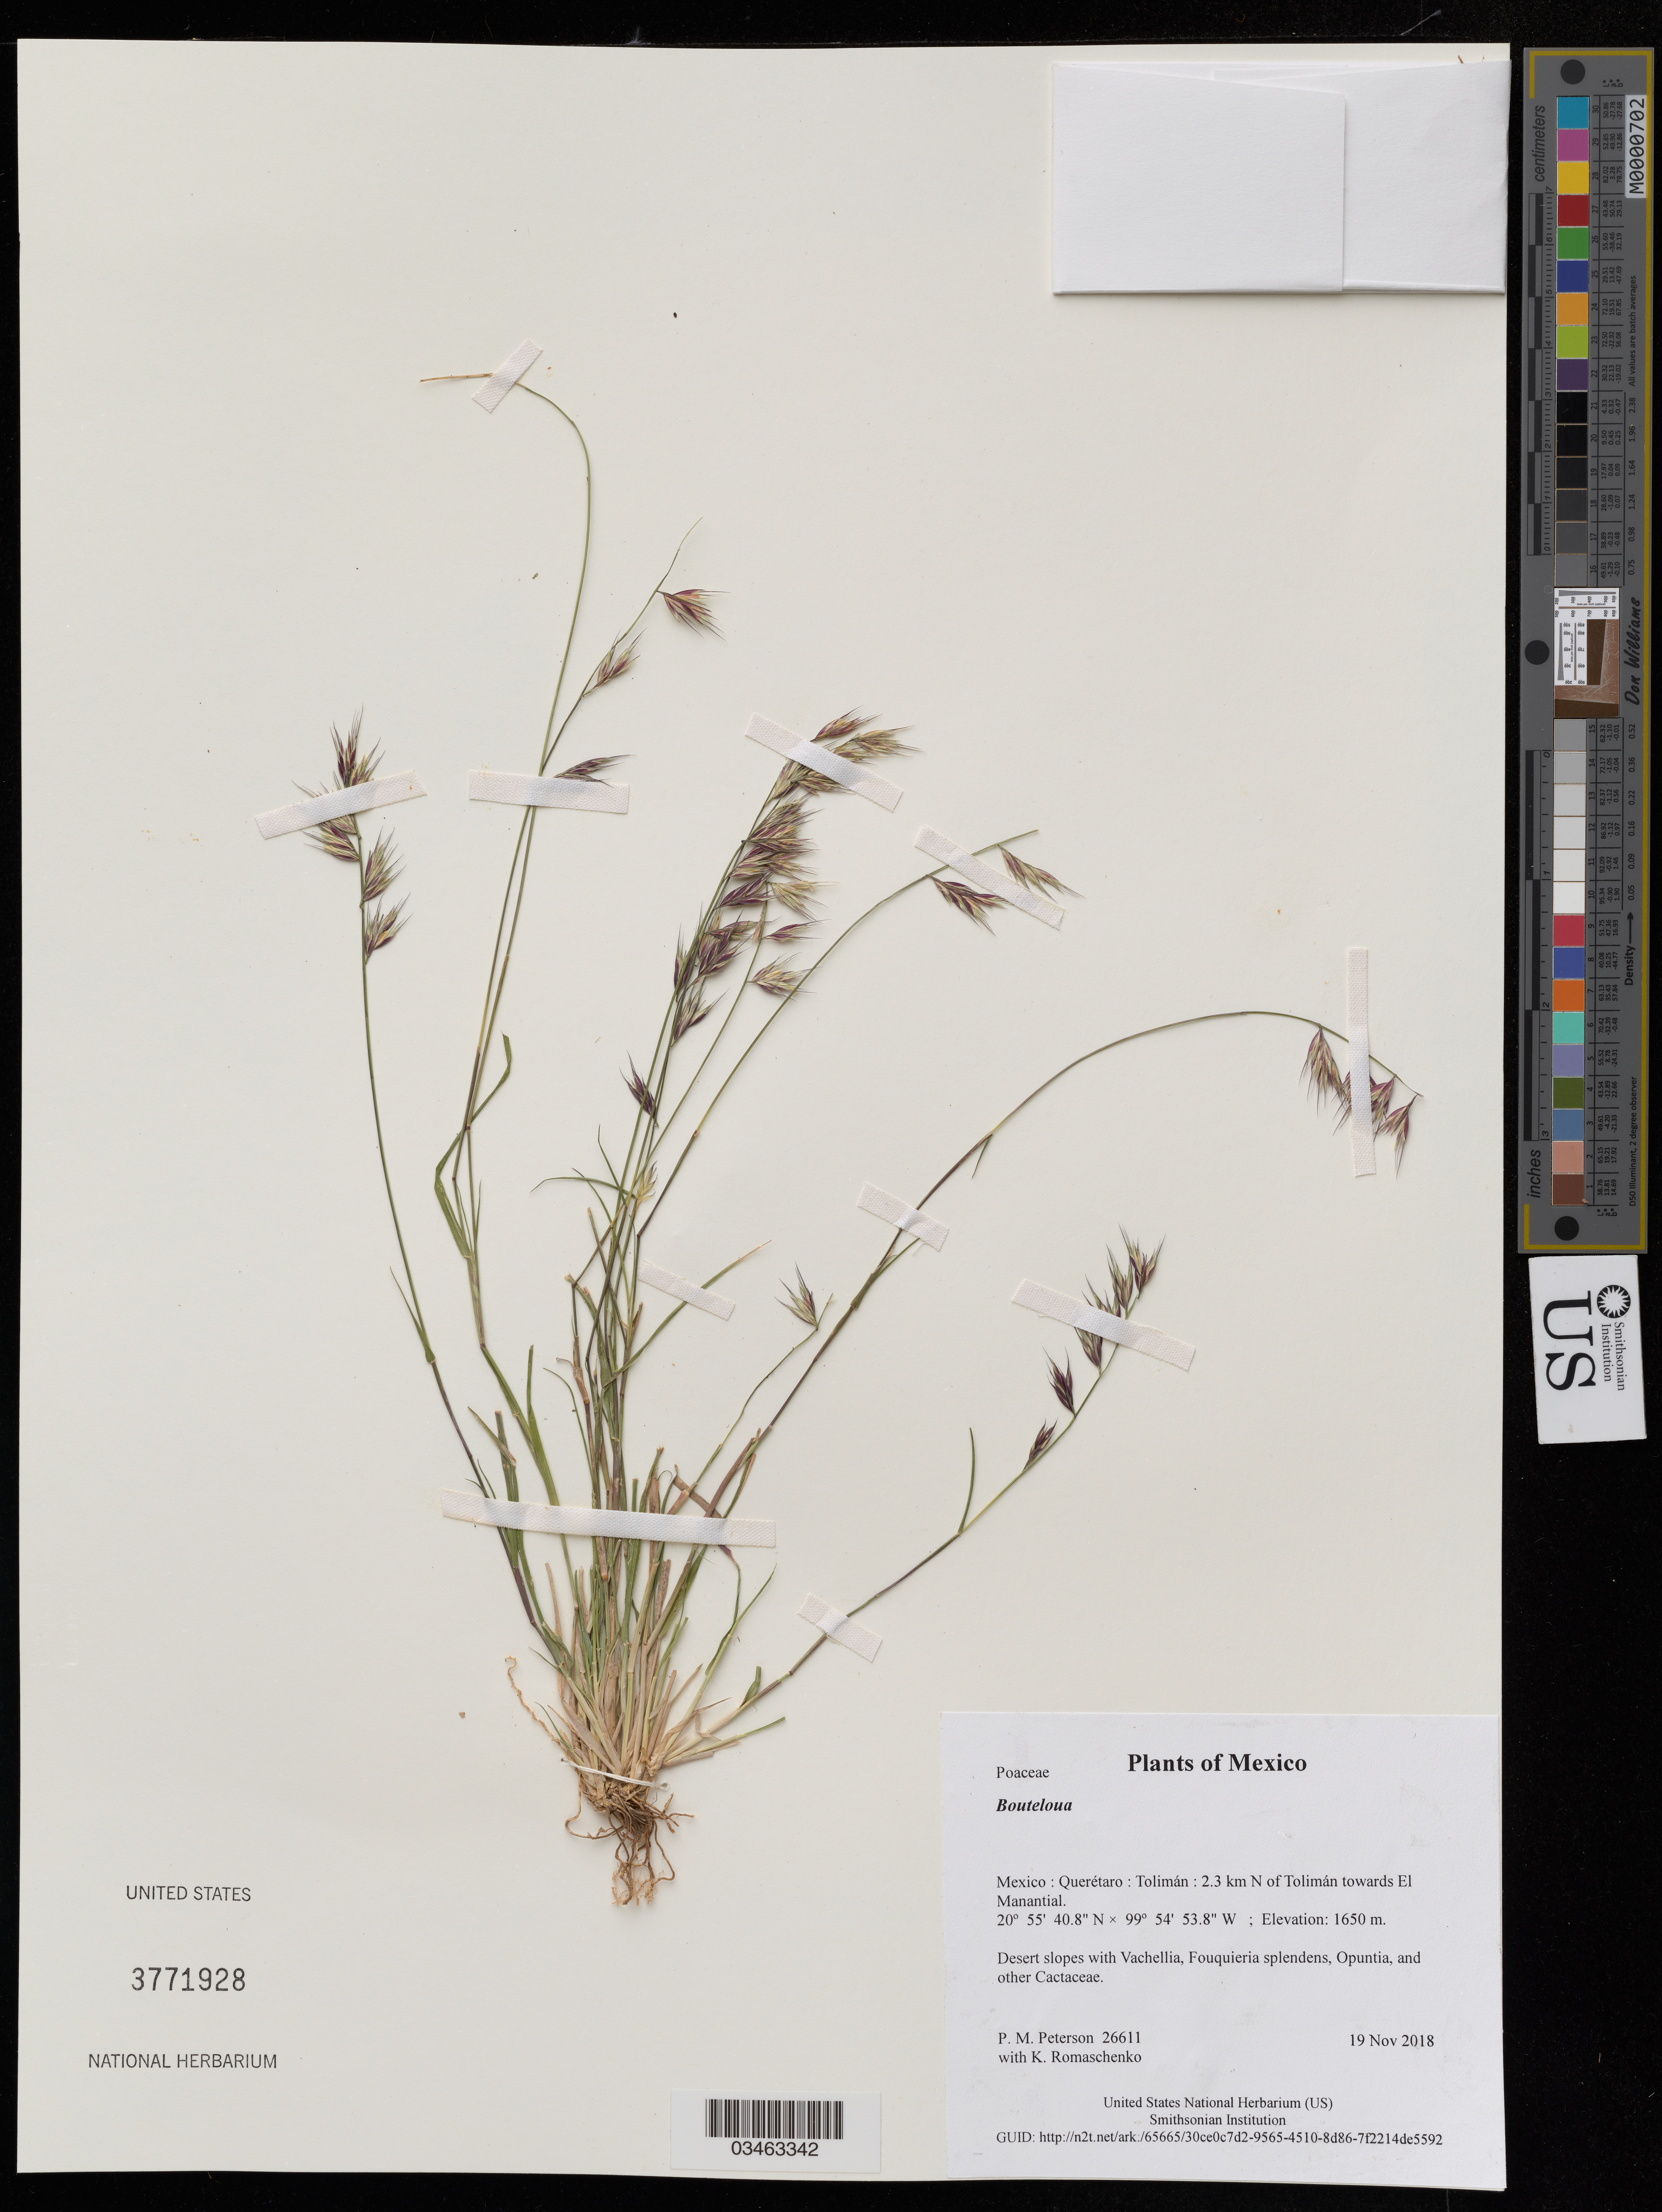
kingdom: Plantae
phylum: Tracheophyta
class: Liliopsida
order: Poales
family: Poaceae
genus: Bouteloua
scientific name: Bouteloua sp.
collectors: P. M. Peterson & K. Romaschenko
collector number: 26611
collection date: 2018-11-19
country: Mexico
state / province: Querétaro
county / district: Tolimán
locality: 2.3 km N of Tolimán towards El Manantial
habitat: Desert slopes with Vachellia, Fouquieria splendens, Opuntia, and other Cactaceae.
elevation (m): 1650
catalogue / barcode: US 3771928